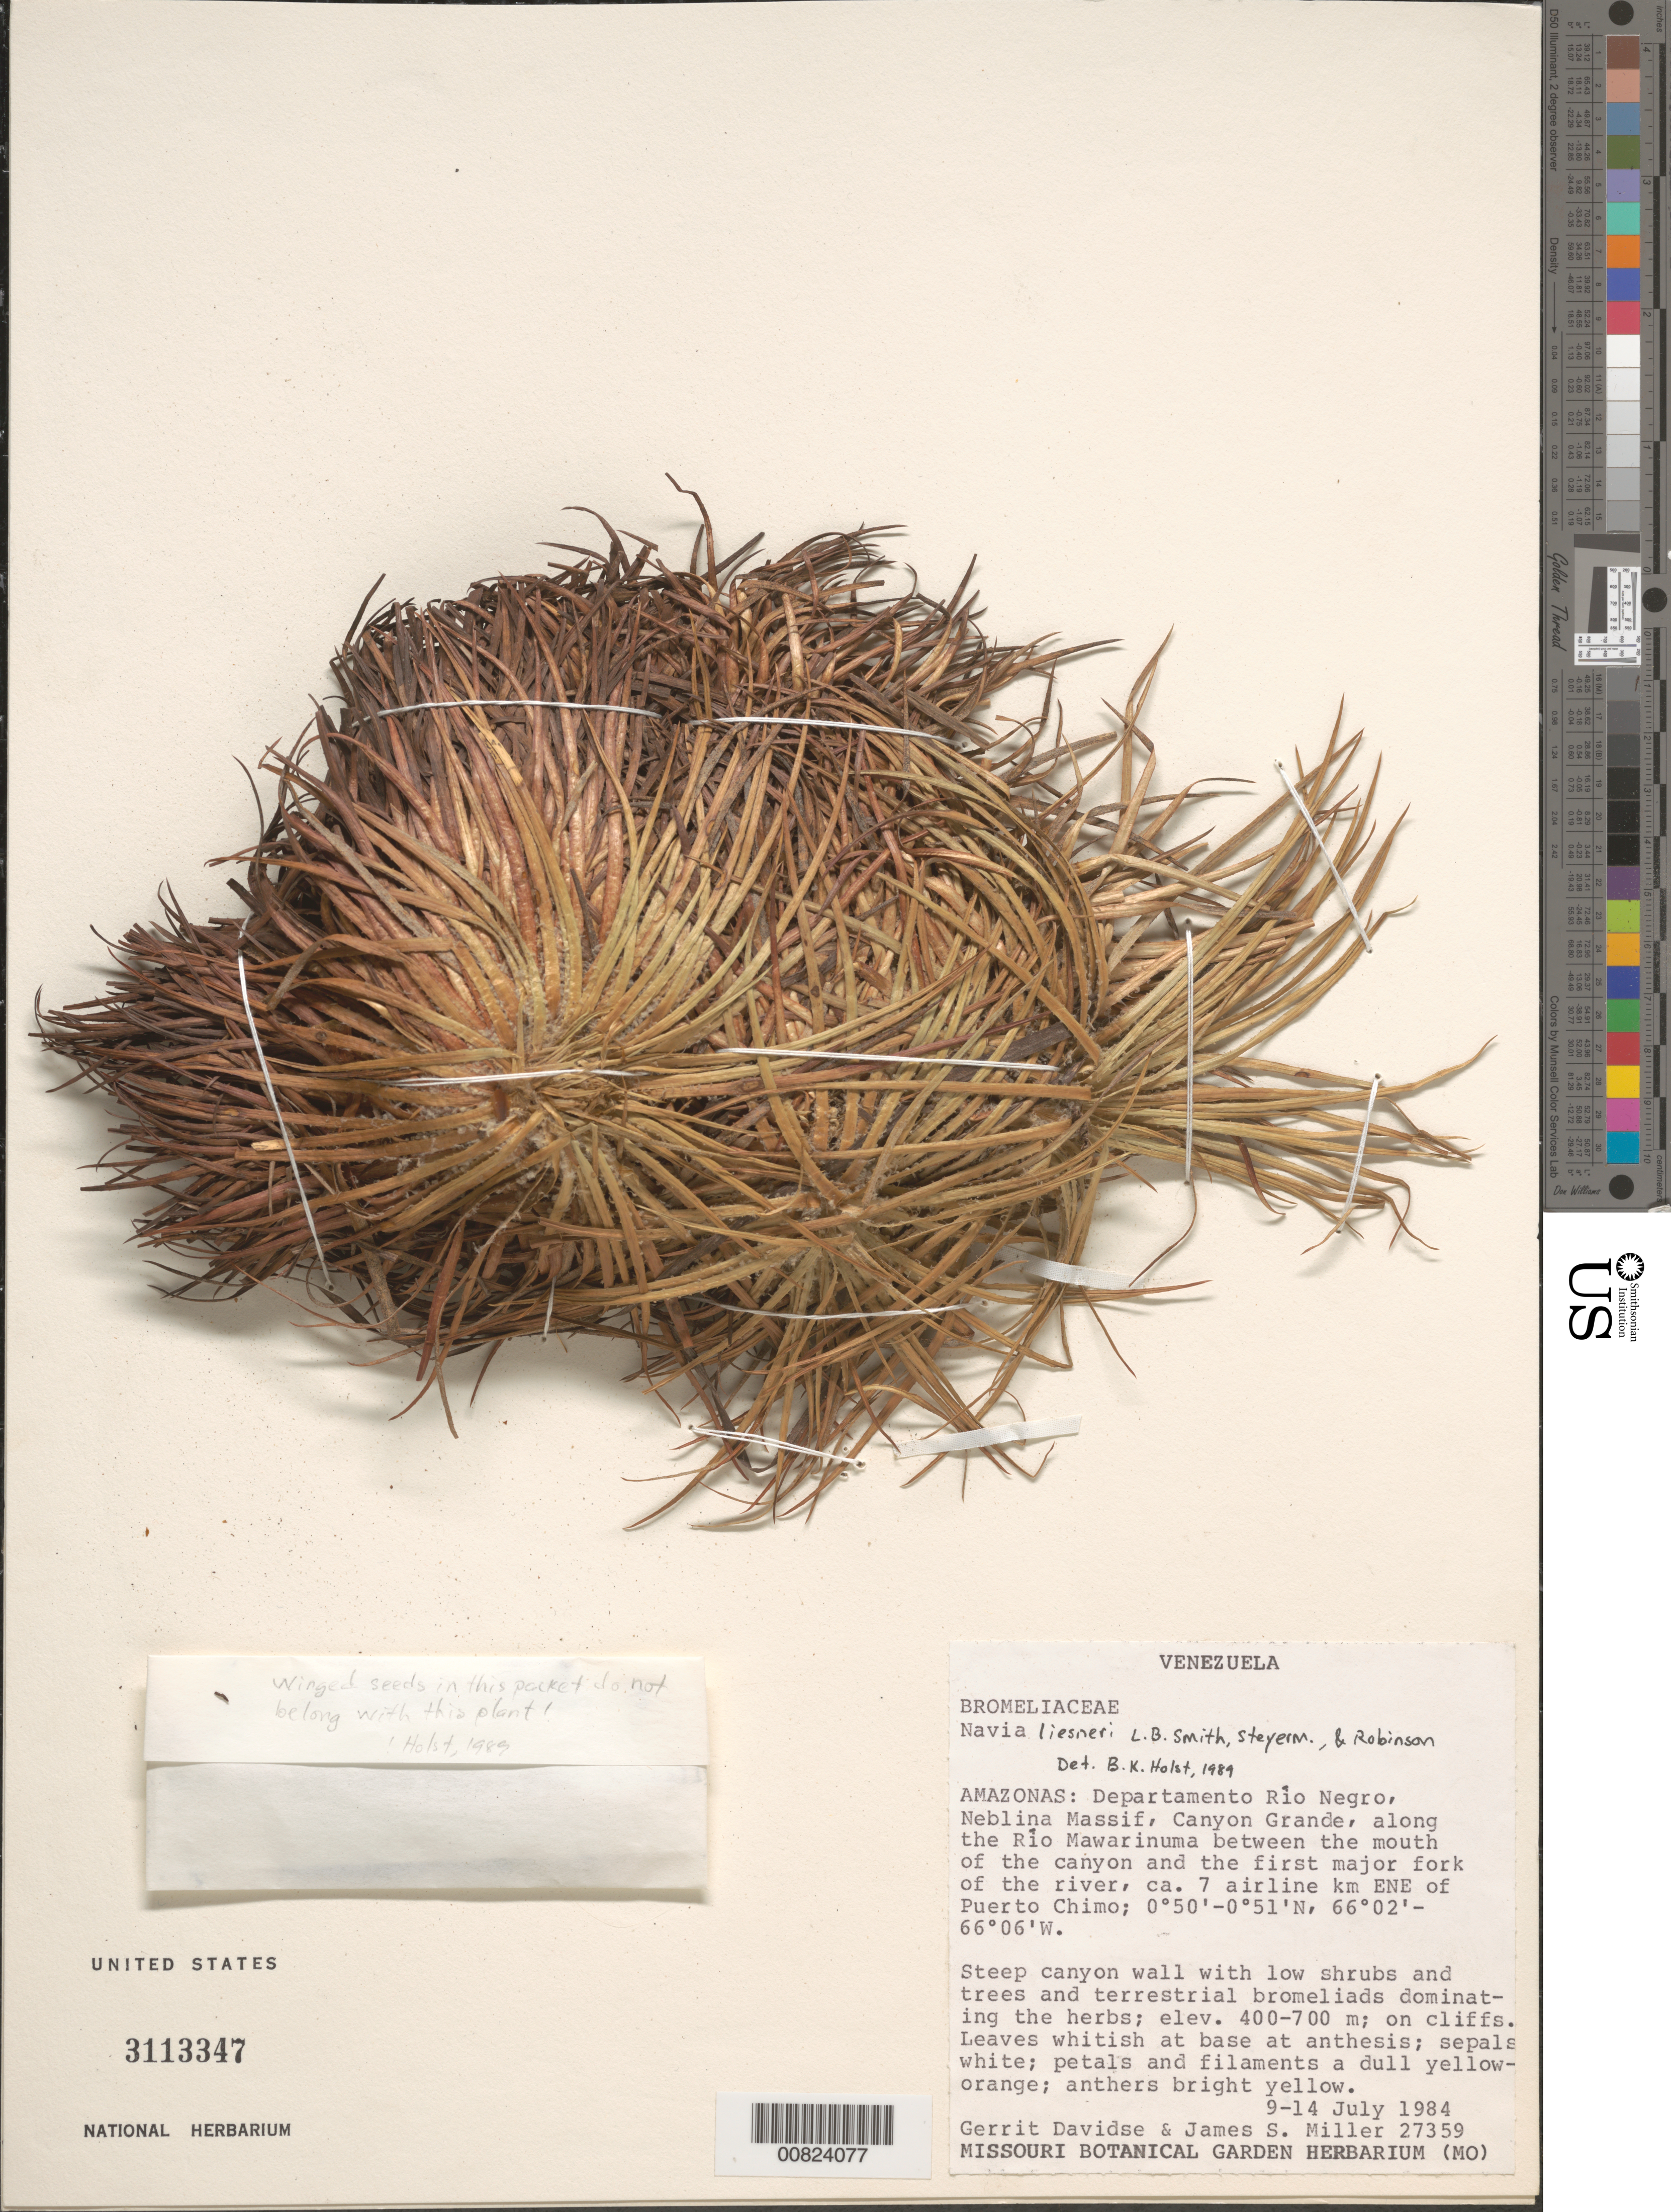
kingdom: Plantae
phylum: Tracheophyta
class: Liliopsida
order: Poales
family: Bromeliaceae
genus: Navia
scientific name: Navia liesneri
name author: L.B. Sm. et al.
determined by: Holst, Bruce K.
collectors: G. Davidse & J. S. Miller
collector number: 27359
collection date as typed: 9-Jul-84 to 14-Jul-84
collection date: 1984-07-09/1984-07-14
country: Venezuela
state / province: Amazonas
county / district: Río Negro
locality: Neblina Massif, Canyon Grande, along Río Mawarinuma, 7 airline km E-NE of Puerto Chimo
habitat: Steep canyon wall with low shrubs and trees and terrestrial bromeliads dominating the herbs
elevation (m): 400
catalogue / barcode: US 3113347